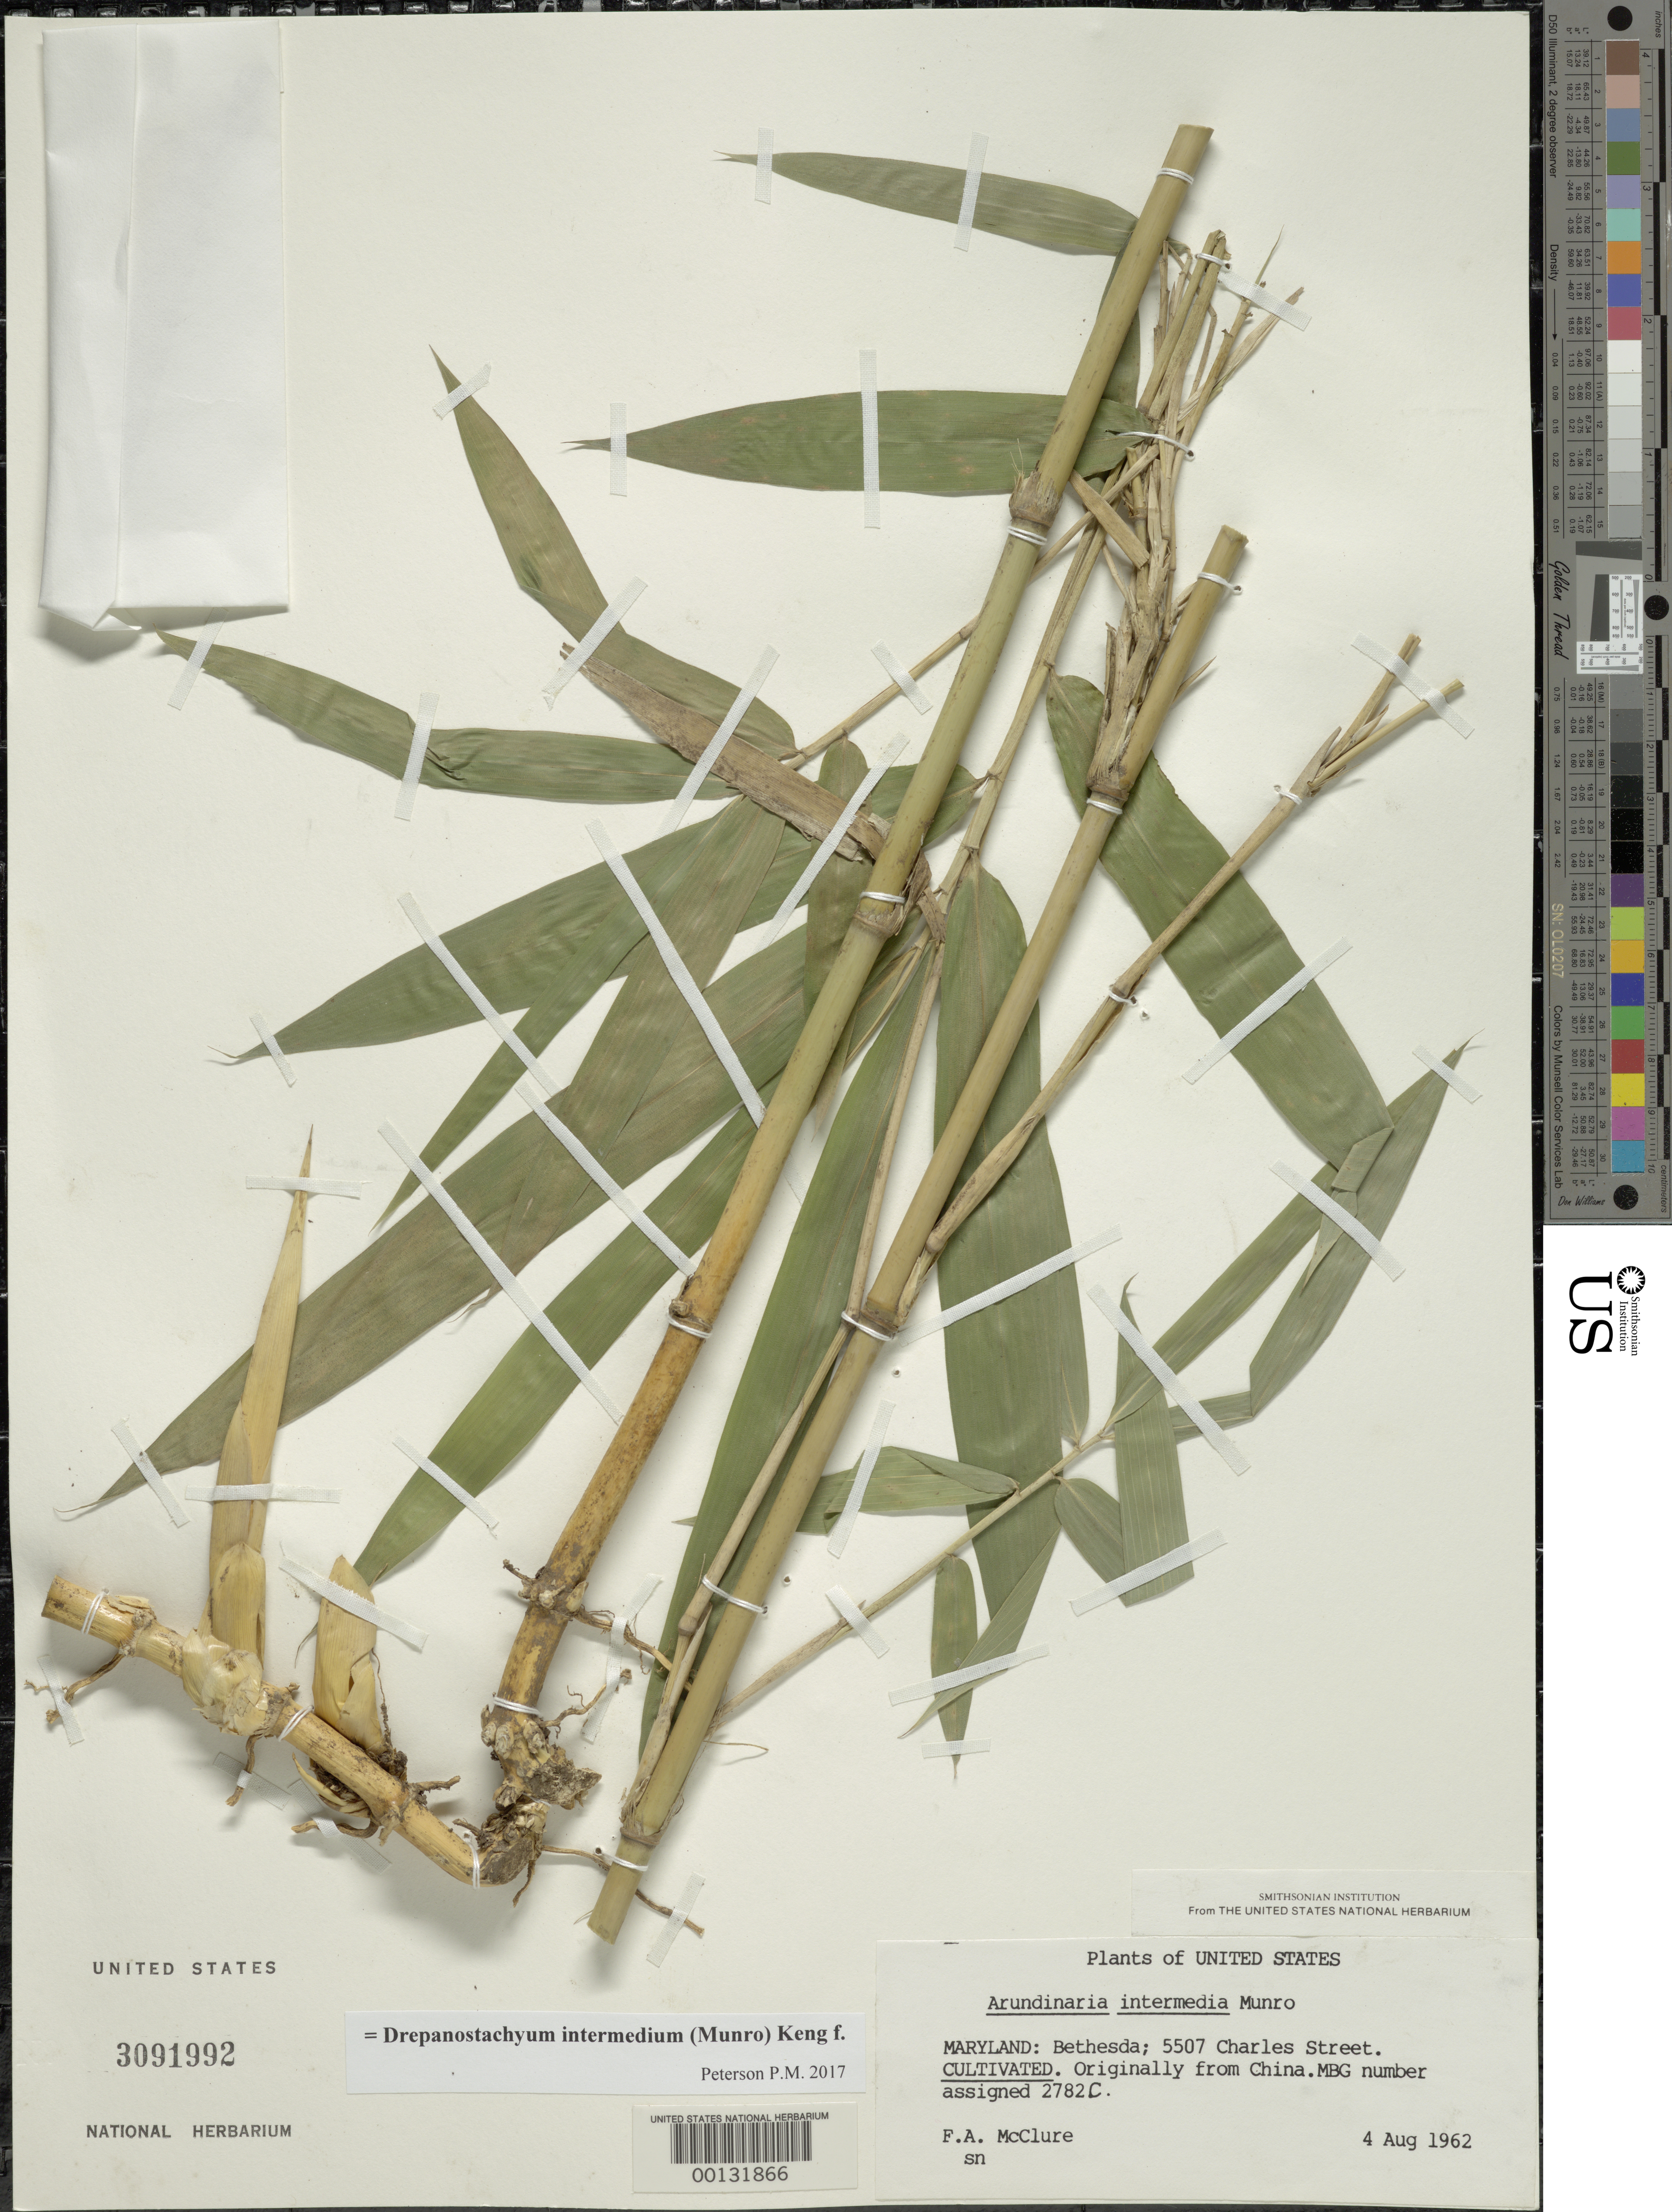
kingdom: Plantae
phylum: Tracheophyta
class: Liliopsida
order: Poales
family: Poaceae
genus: Arundinaria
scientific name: Arundinaria intermedia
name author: Munro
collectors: F. A. McClure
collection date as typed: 04 Aug 1962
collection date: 1962-08-04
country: United States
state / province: Maryland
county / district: Montgomery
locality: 5507 Charles Street, Bethesda (McClure's garden)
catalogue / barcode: US 3091992